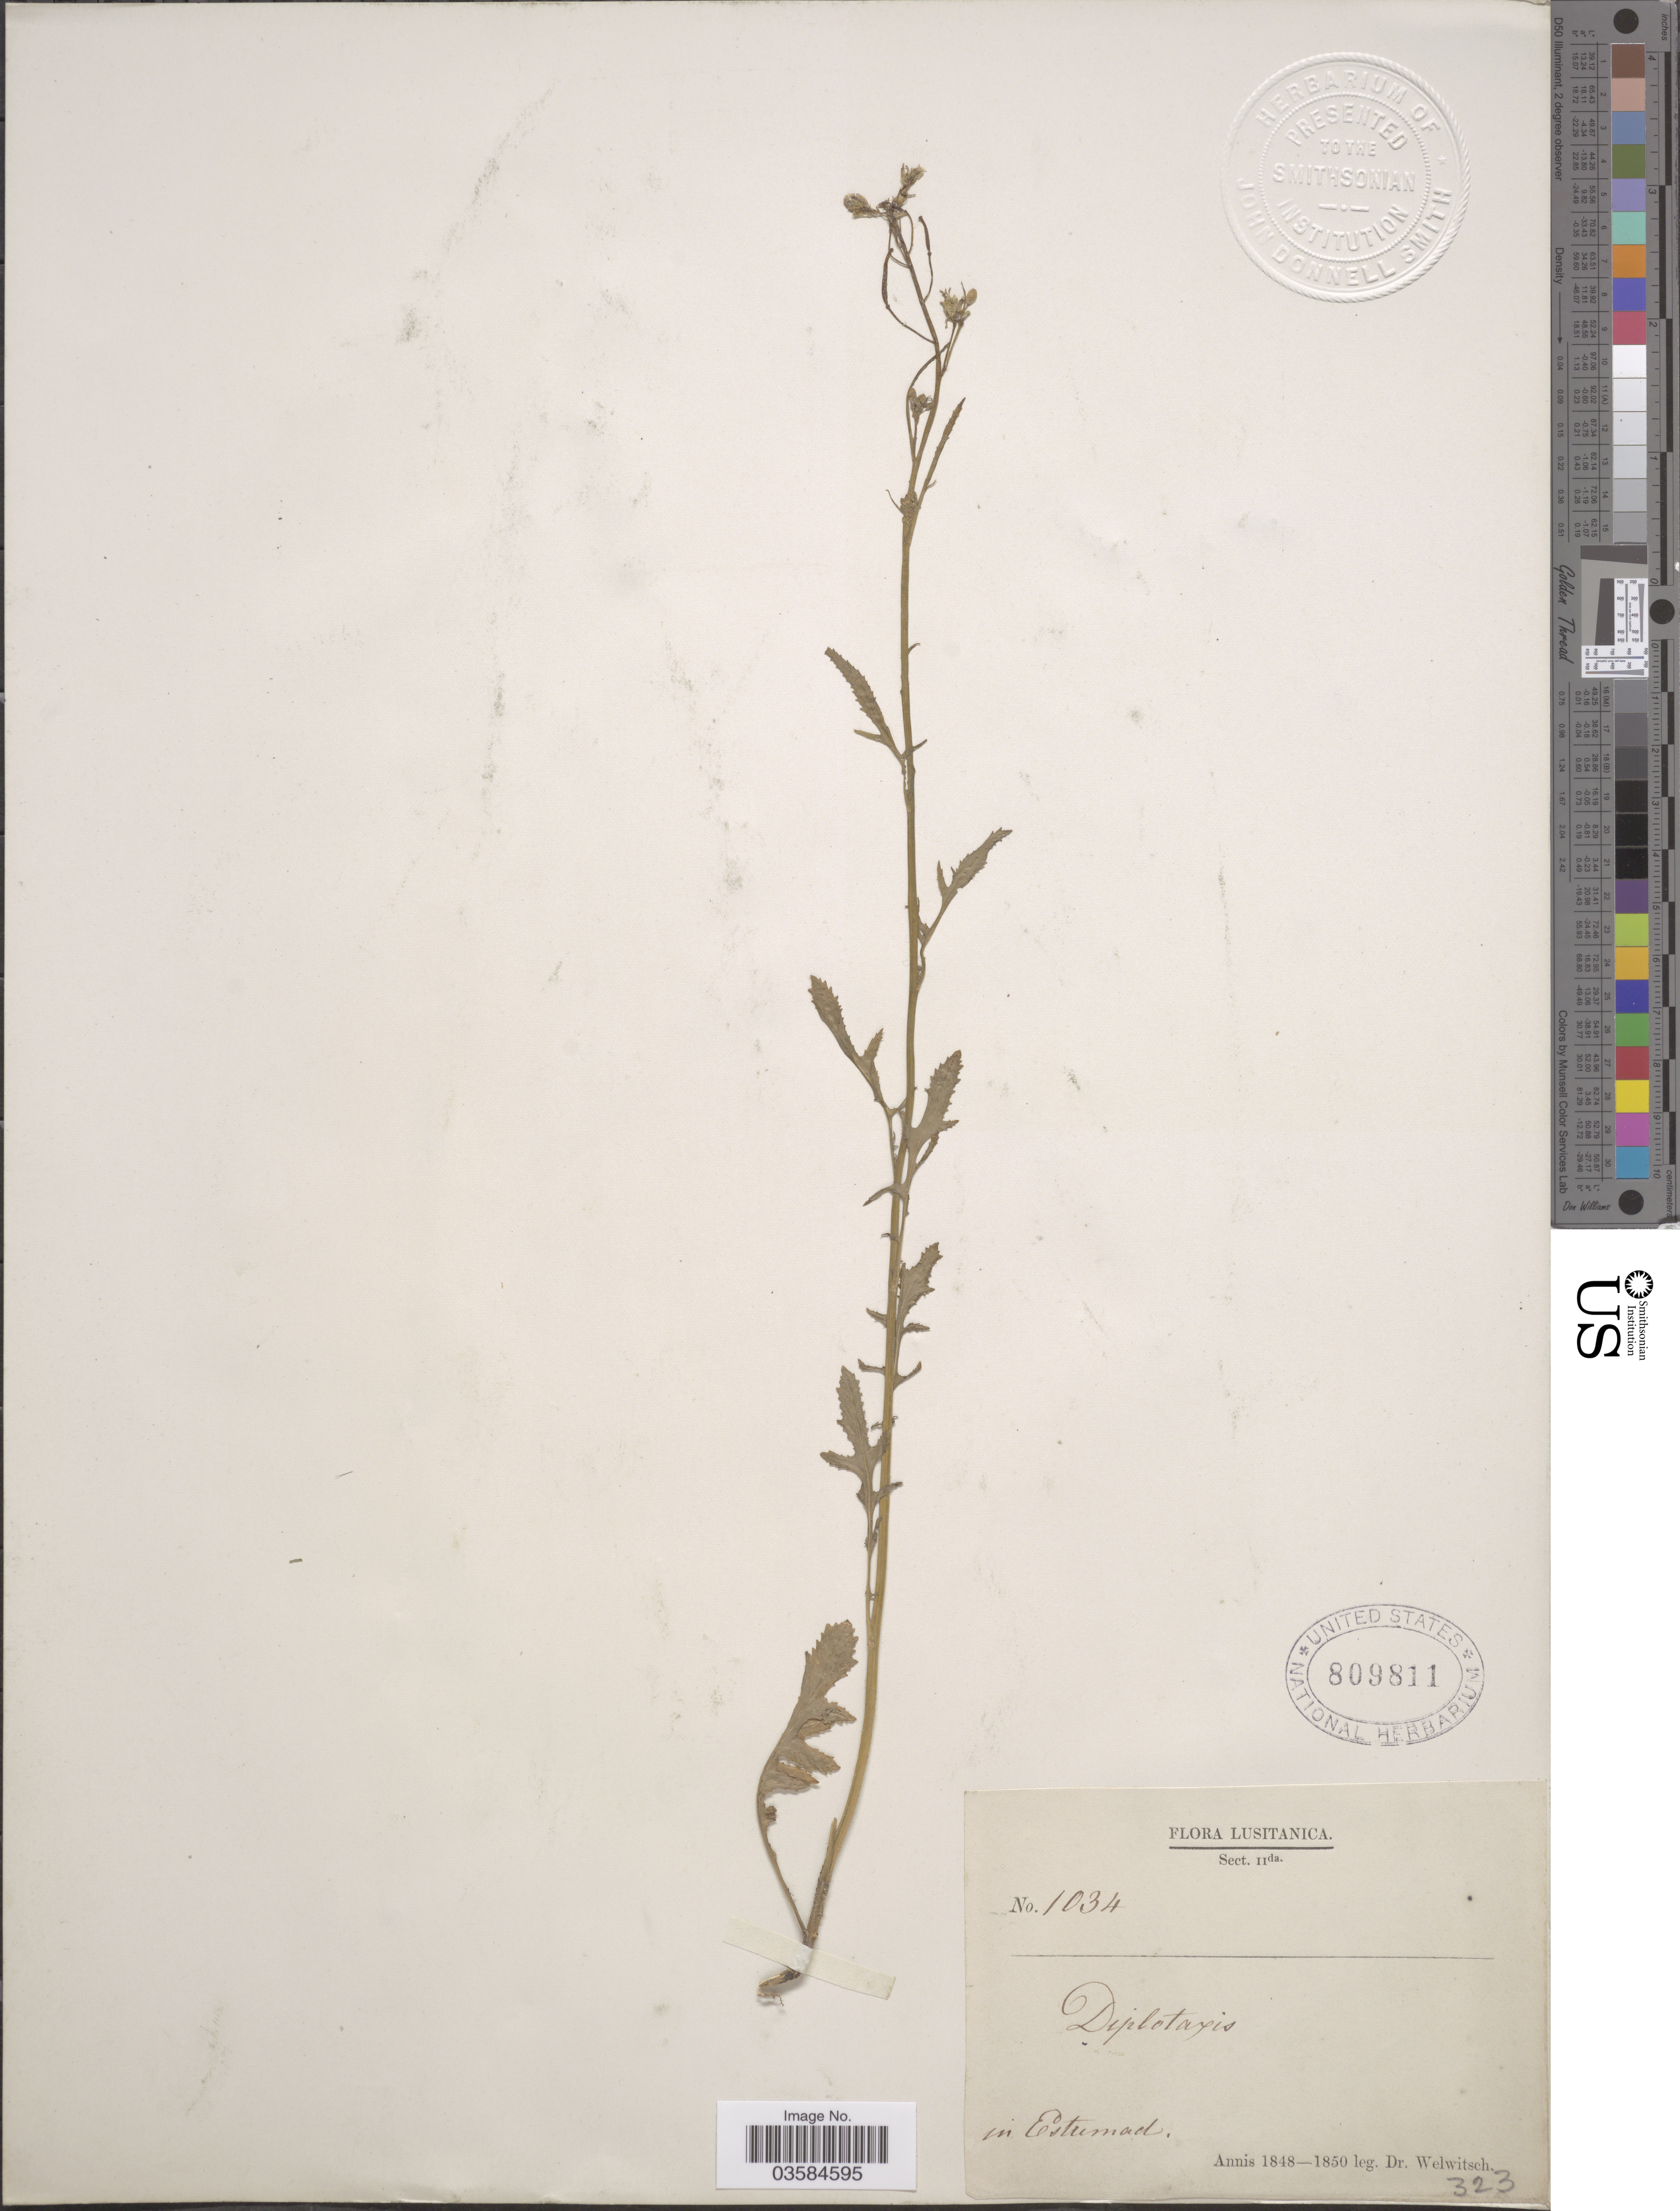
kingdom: Plantae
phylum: Tracheophyta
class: Magnoliopsida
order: Brassicales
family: Brassicaceae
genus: Diplotaxis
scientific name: Diplotaxis sp.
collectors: -. Welwitsch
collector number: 1034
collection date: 1848/1850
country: Portugal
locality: Lusitanica. In Estremad.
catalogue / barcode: US 809811